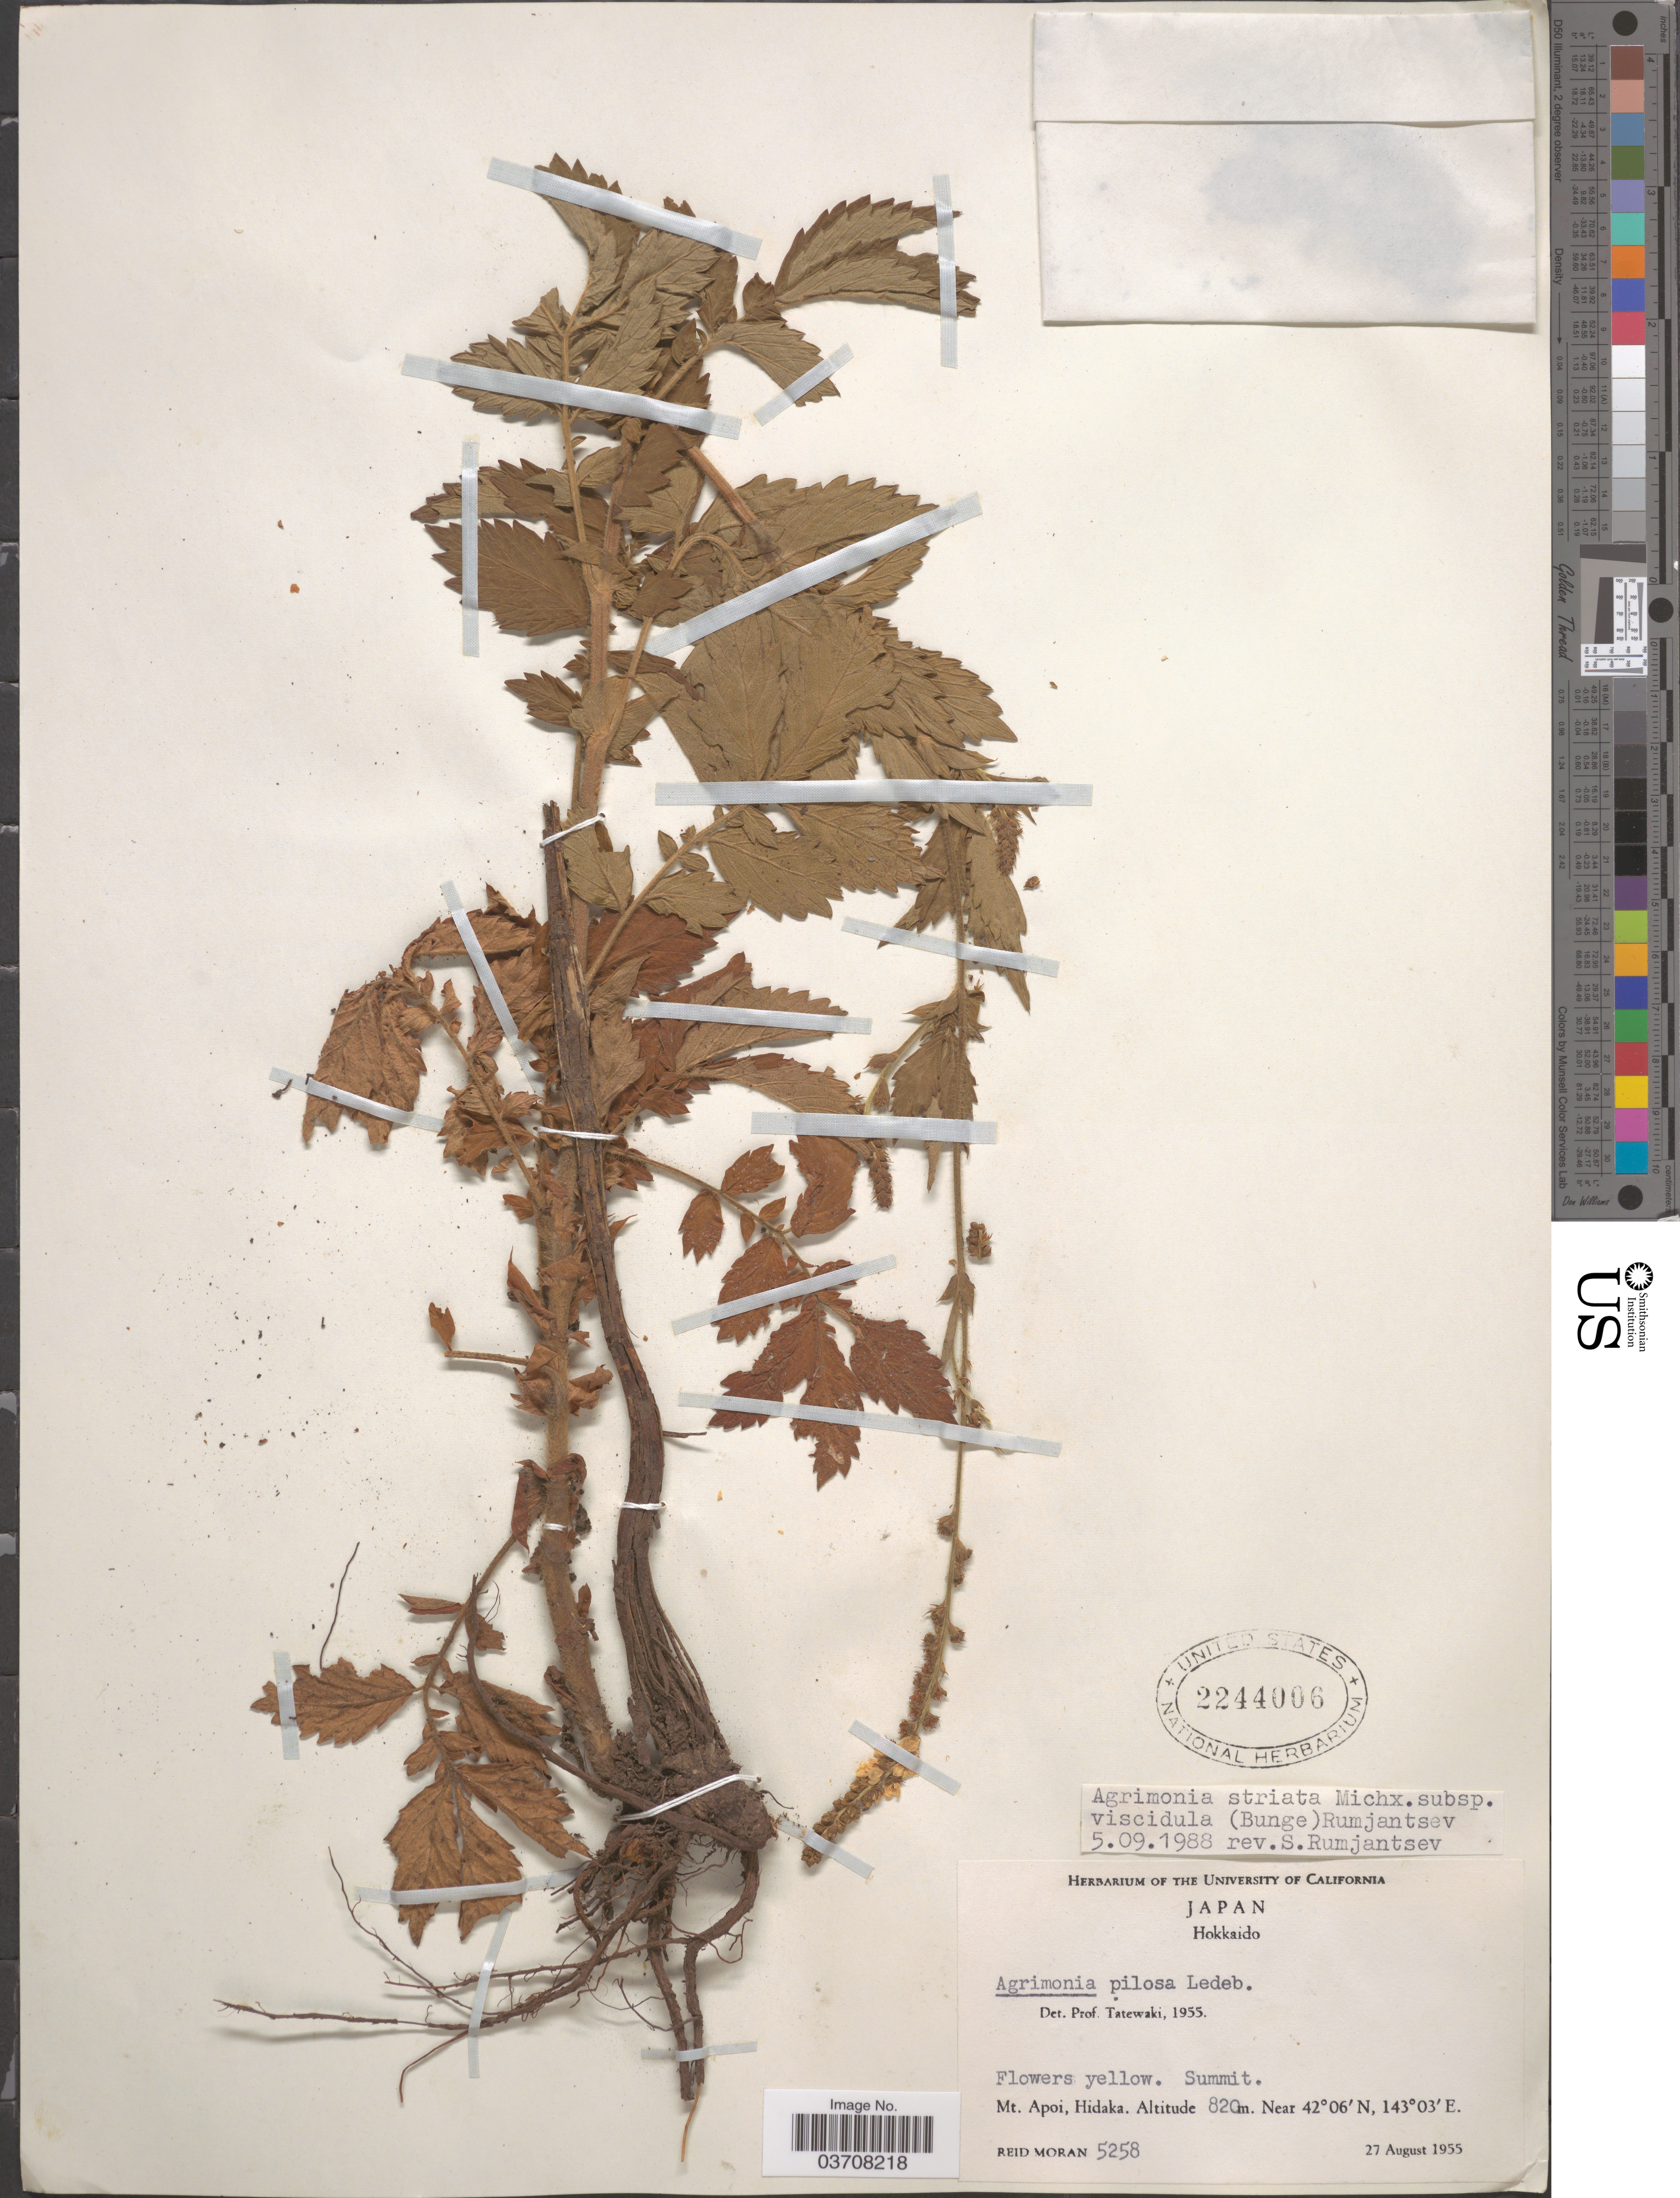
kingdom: Plantae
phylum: Tracheophyta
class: Magnoliopsida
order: Rosales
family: Rosaceae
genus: Agrimonia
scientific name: Agrimonia striata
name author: Michx.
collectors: R. Moran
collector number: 5258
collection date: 1955-08-27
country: Japan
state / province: Hokkaidō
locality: Mt. Apoi, Hidaka.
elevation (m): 820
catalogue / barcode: US 2244006